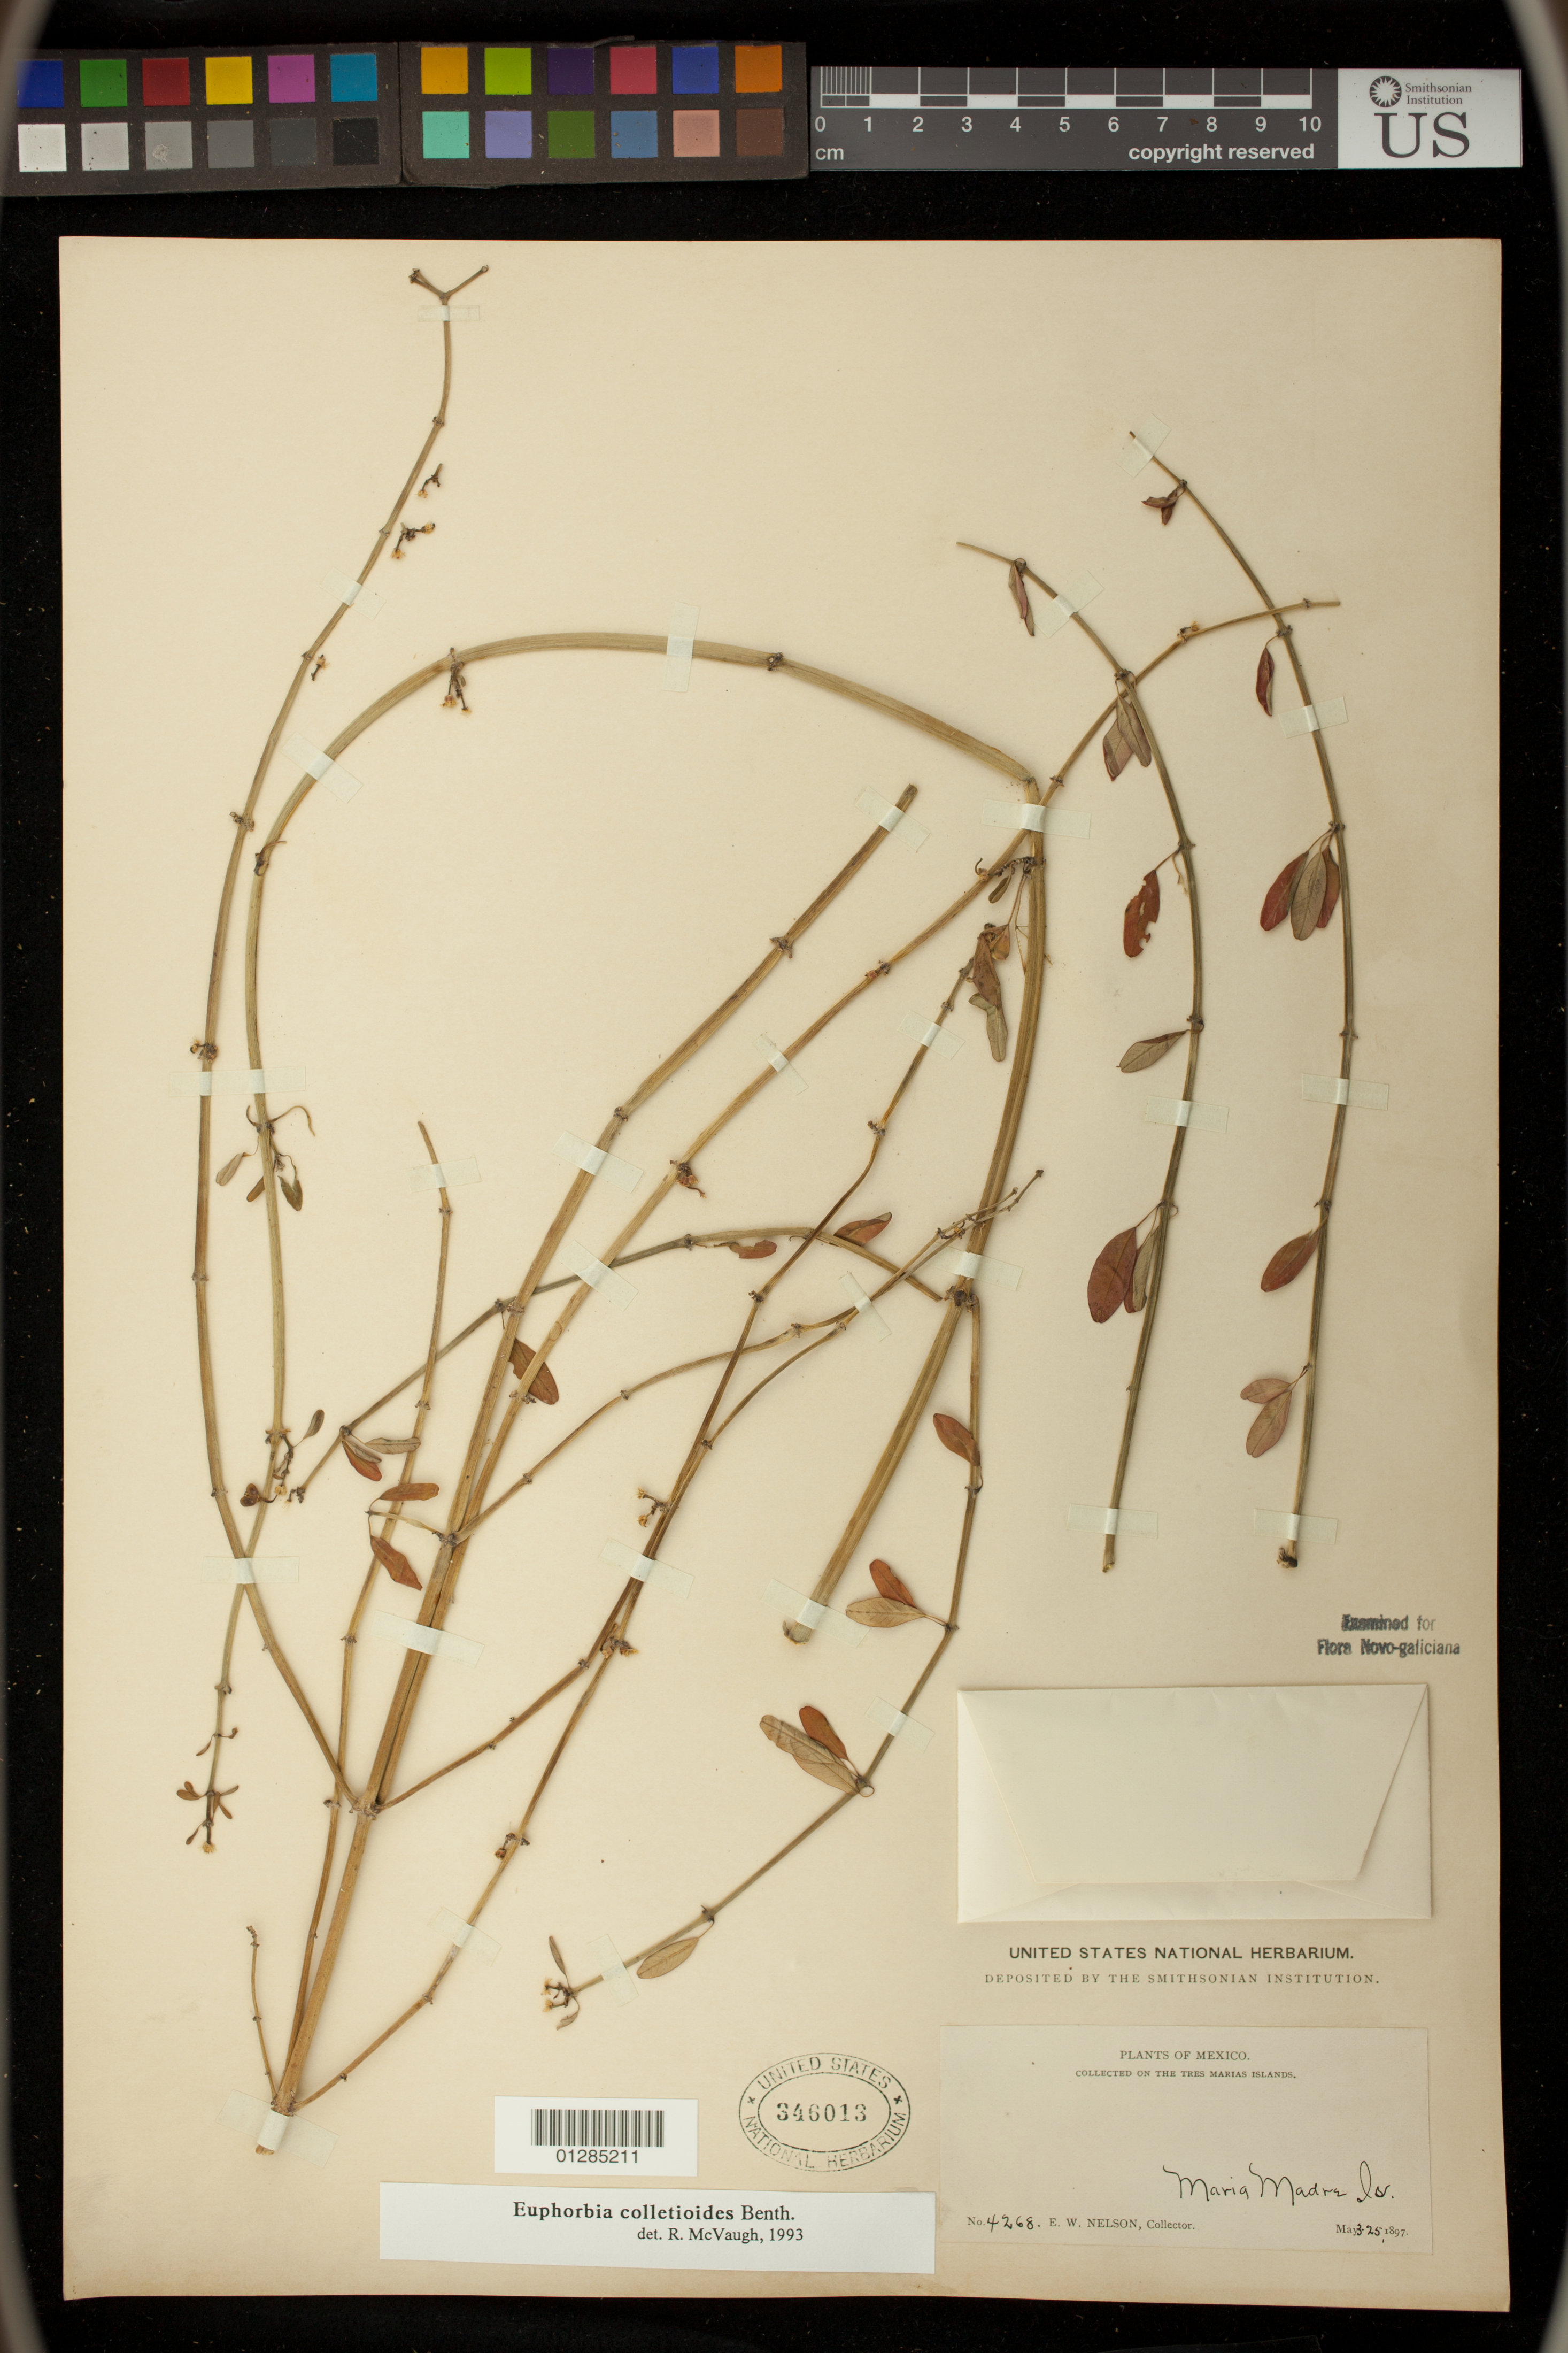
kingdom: Plantae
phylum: Tracheophyta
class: Magnoliopsida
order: Malpighiales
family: Euphorbiaceae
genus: Euphorbia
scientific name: Euphorbia colletioides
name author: Benth.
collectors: E. W. Nelson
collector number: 4268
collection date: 1897-05-03/1897-05-25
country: Mexico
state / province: Nayarit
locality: Maria Madre Island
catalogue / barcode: US 346013